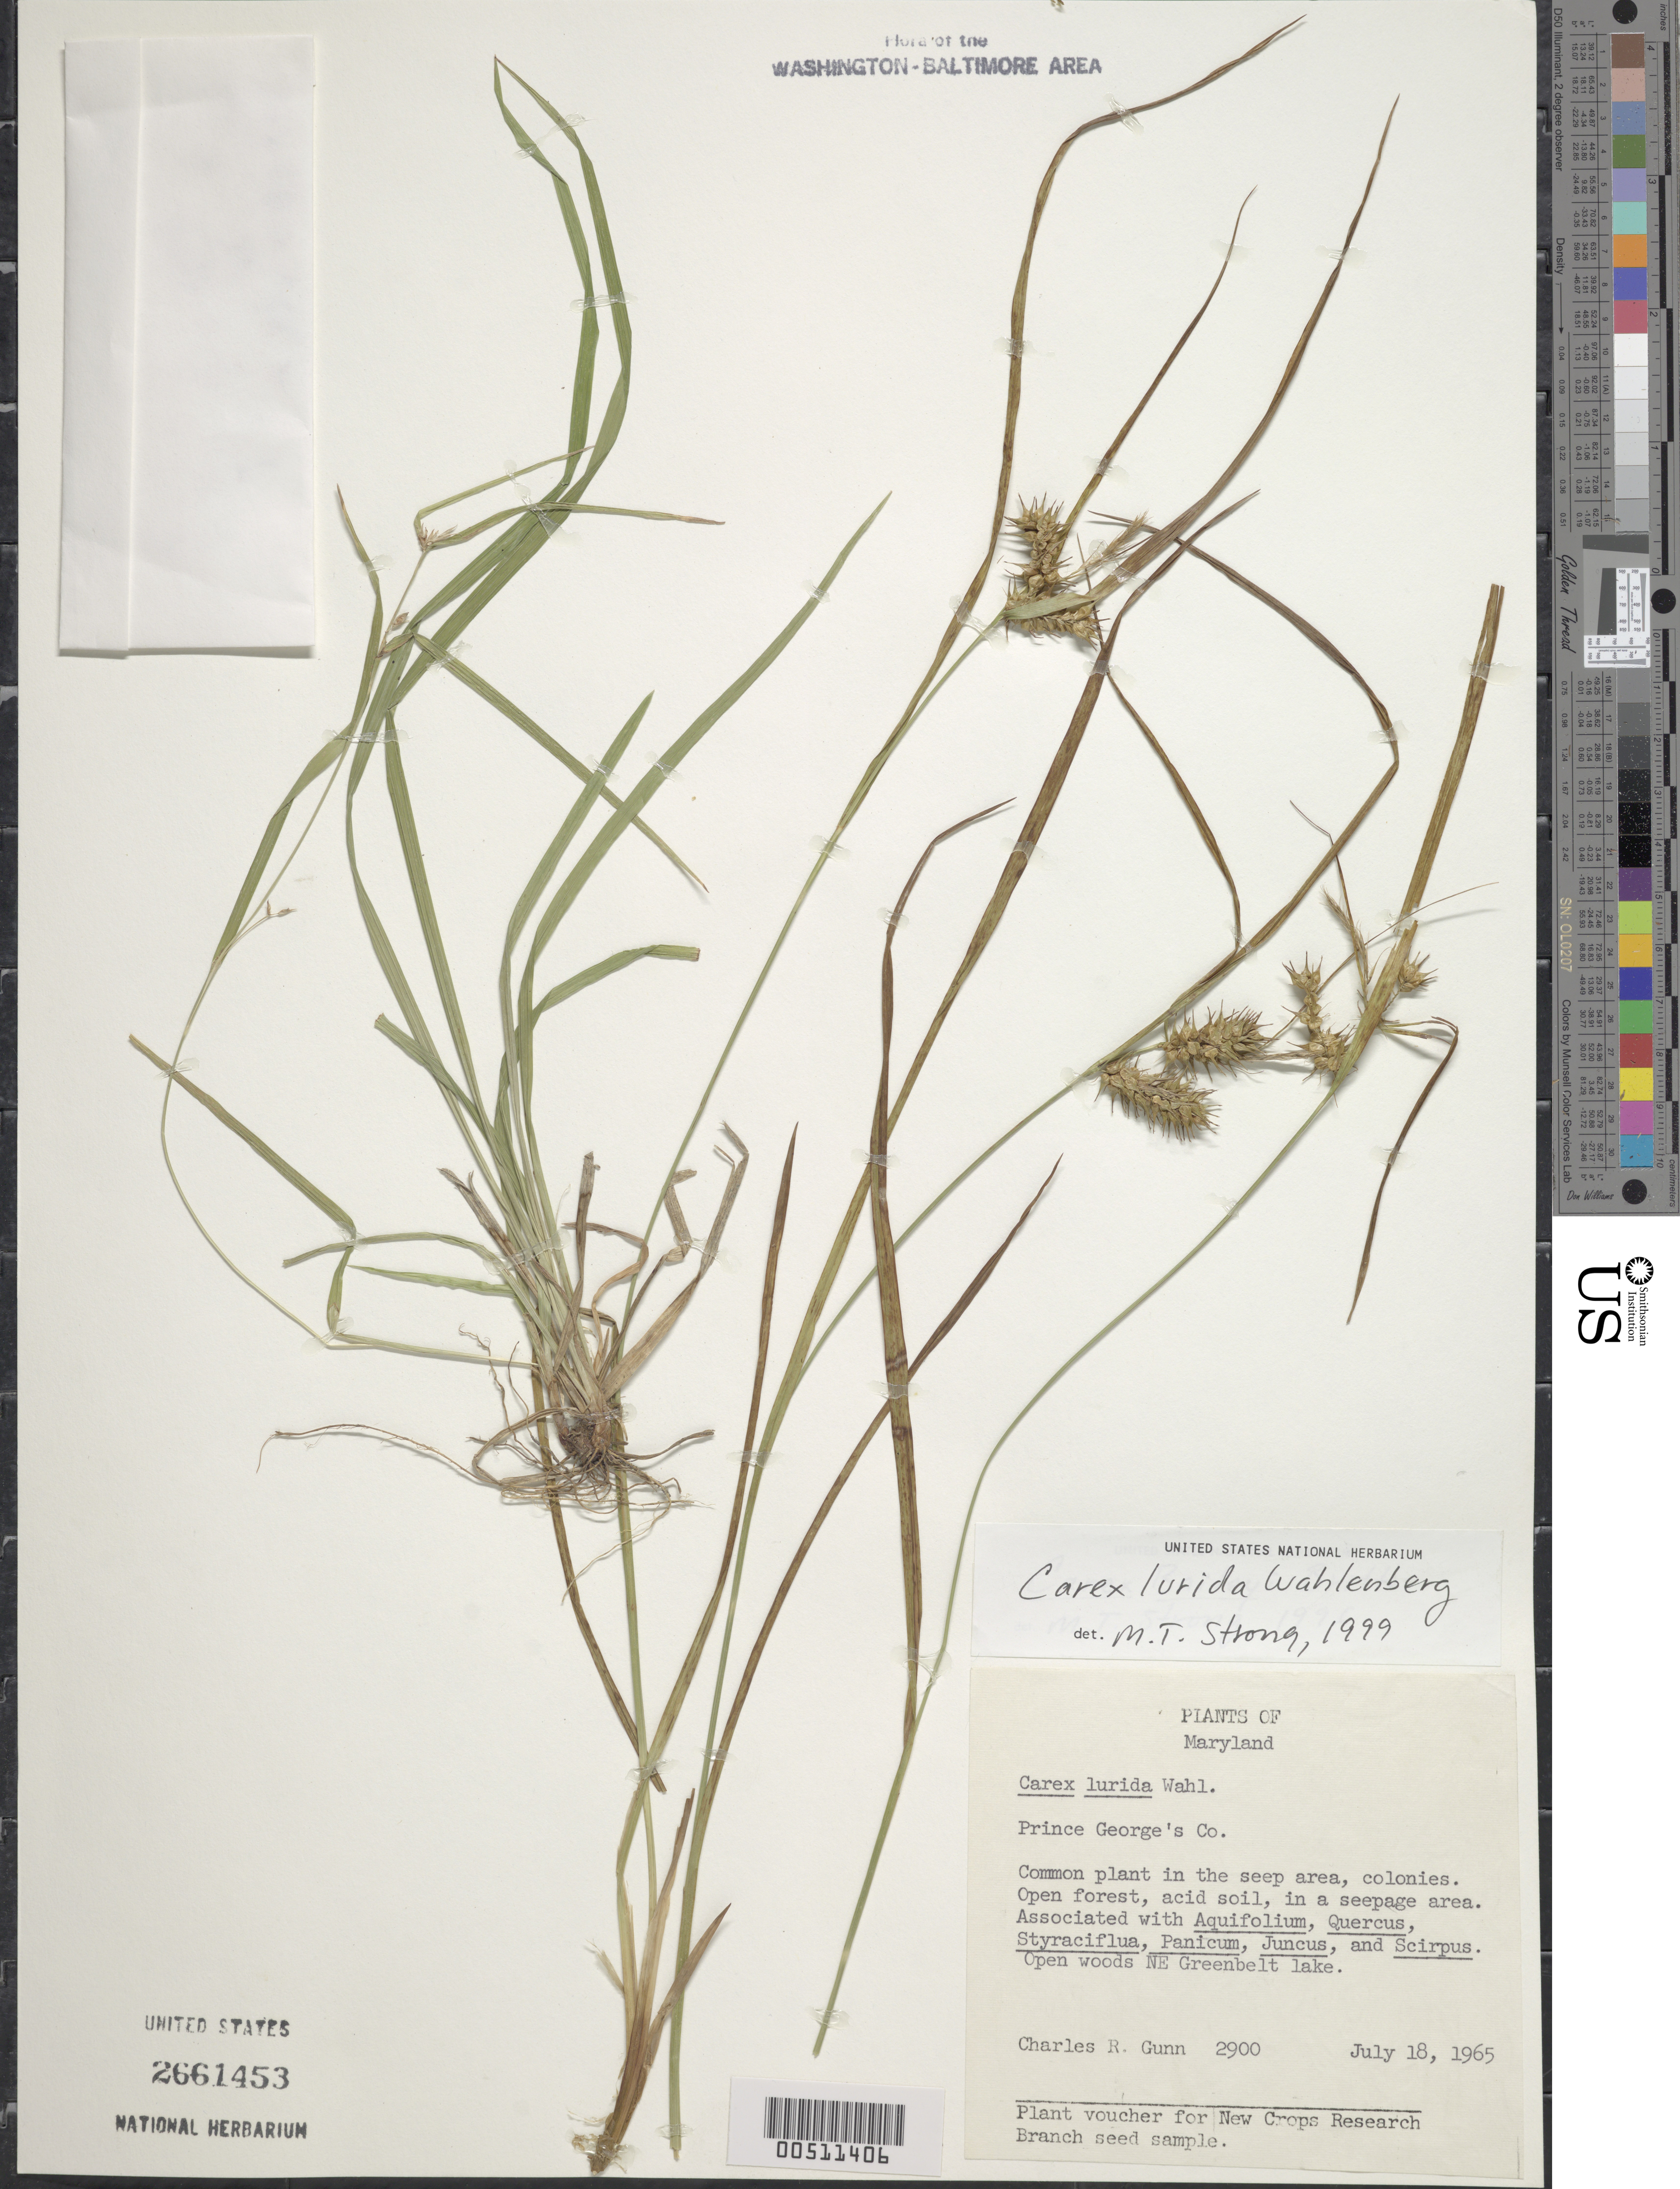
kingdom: Plantae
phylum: Tracheophyta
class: Liliopsida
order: Poales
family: Cyperaceae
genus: Carex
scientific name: Carex lurida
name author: Wahlenb.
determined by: Strong, M. T., (US), Smithsonian Institution - National Museum of Natural History (UNITED STATES)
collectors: C. R. Gunn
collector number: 2900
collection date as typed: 18 Jul 1965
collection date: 1965-07-18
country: United States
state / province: Maryland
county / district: Prince George's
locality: NE Greenbelt Lake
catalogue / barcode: US 2661453